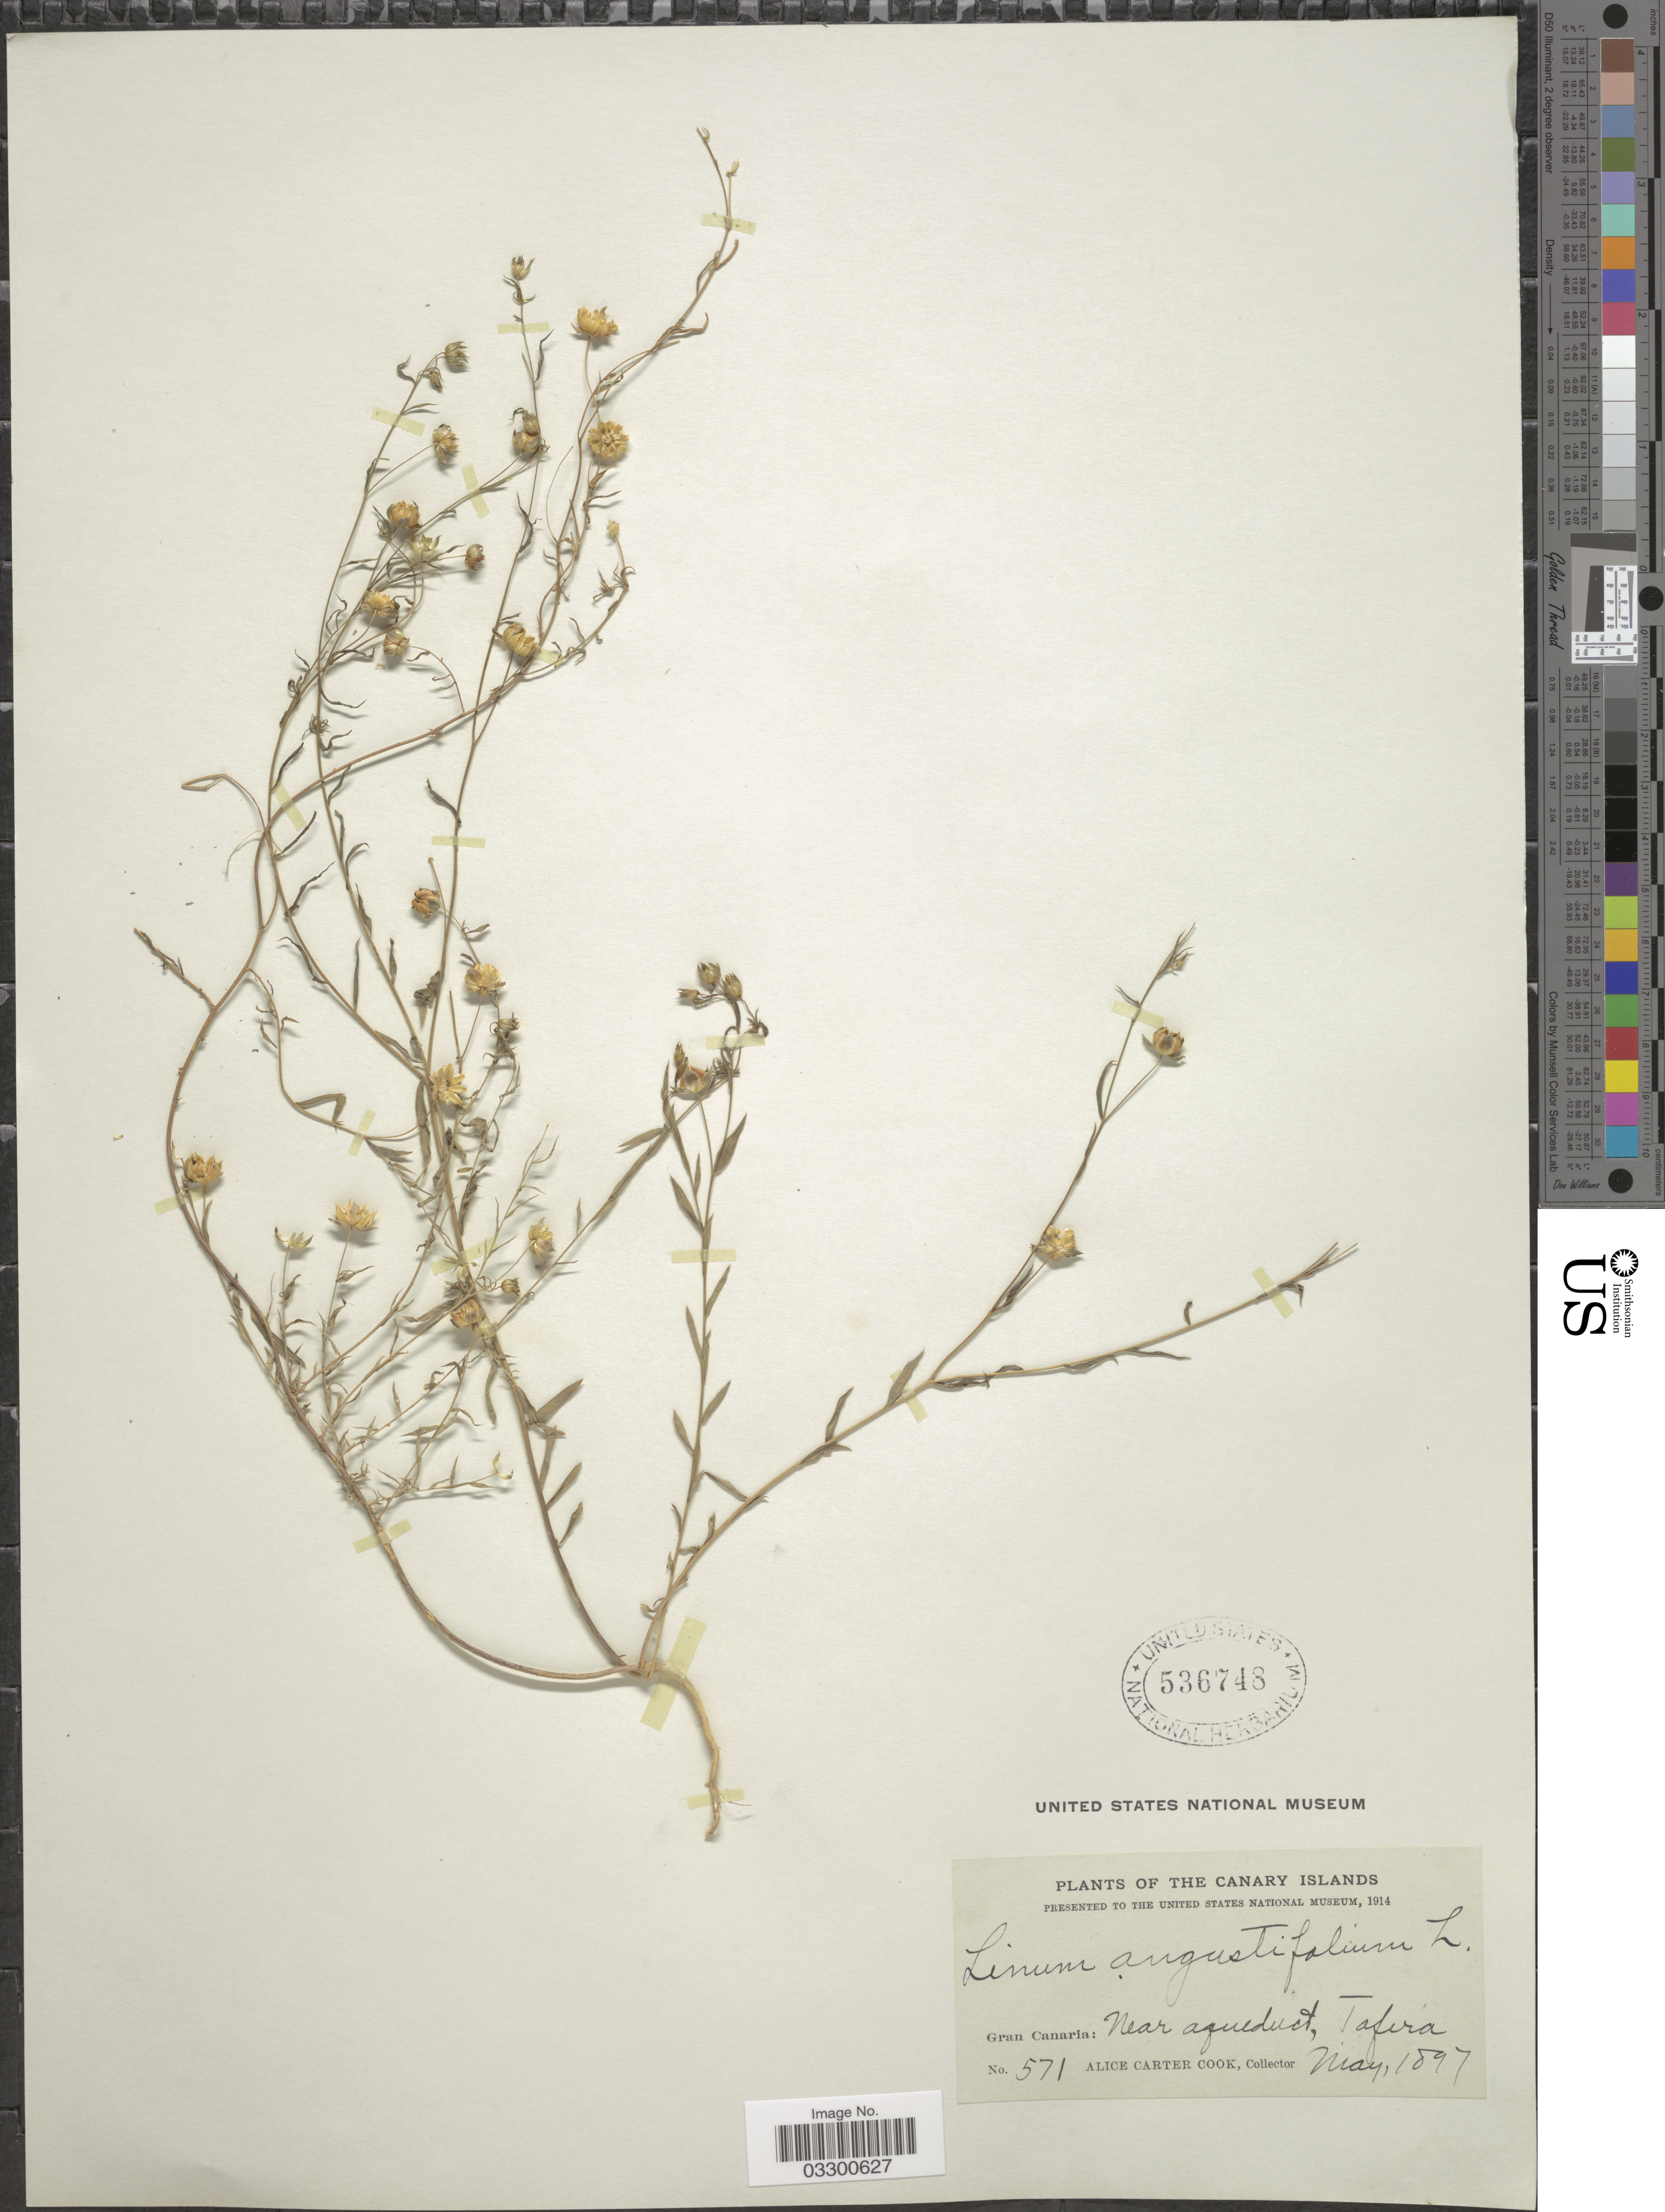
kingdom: Plantae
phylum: Tracheophyta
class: Magnoliopsida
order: Malpighiales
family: Linaceae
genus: Linum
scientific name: Linum angustifolium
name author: Huds.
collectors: Alice C. Cook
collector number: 571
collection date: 1897-05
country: Spain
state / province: Canarias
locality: The Canary Islands. Gran Canaria: Near aqueduct, Tafira.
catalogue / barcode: US 536748